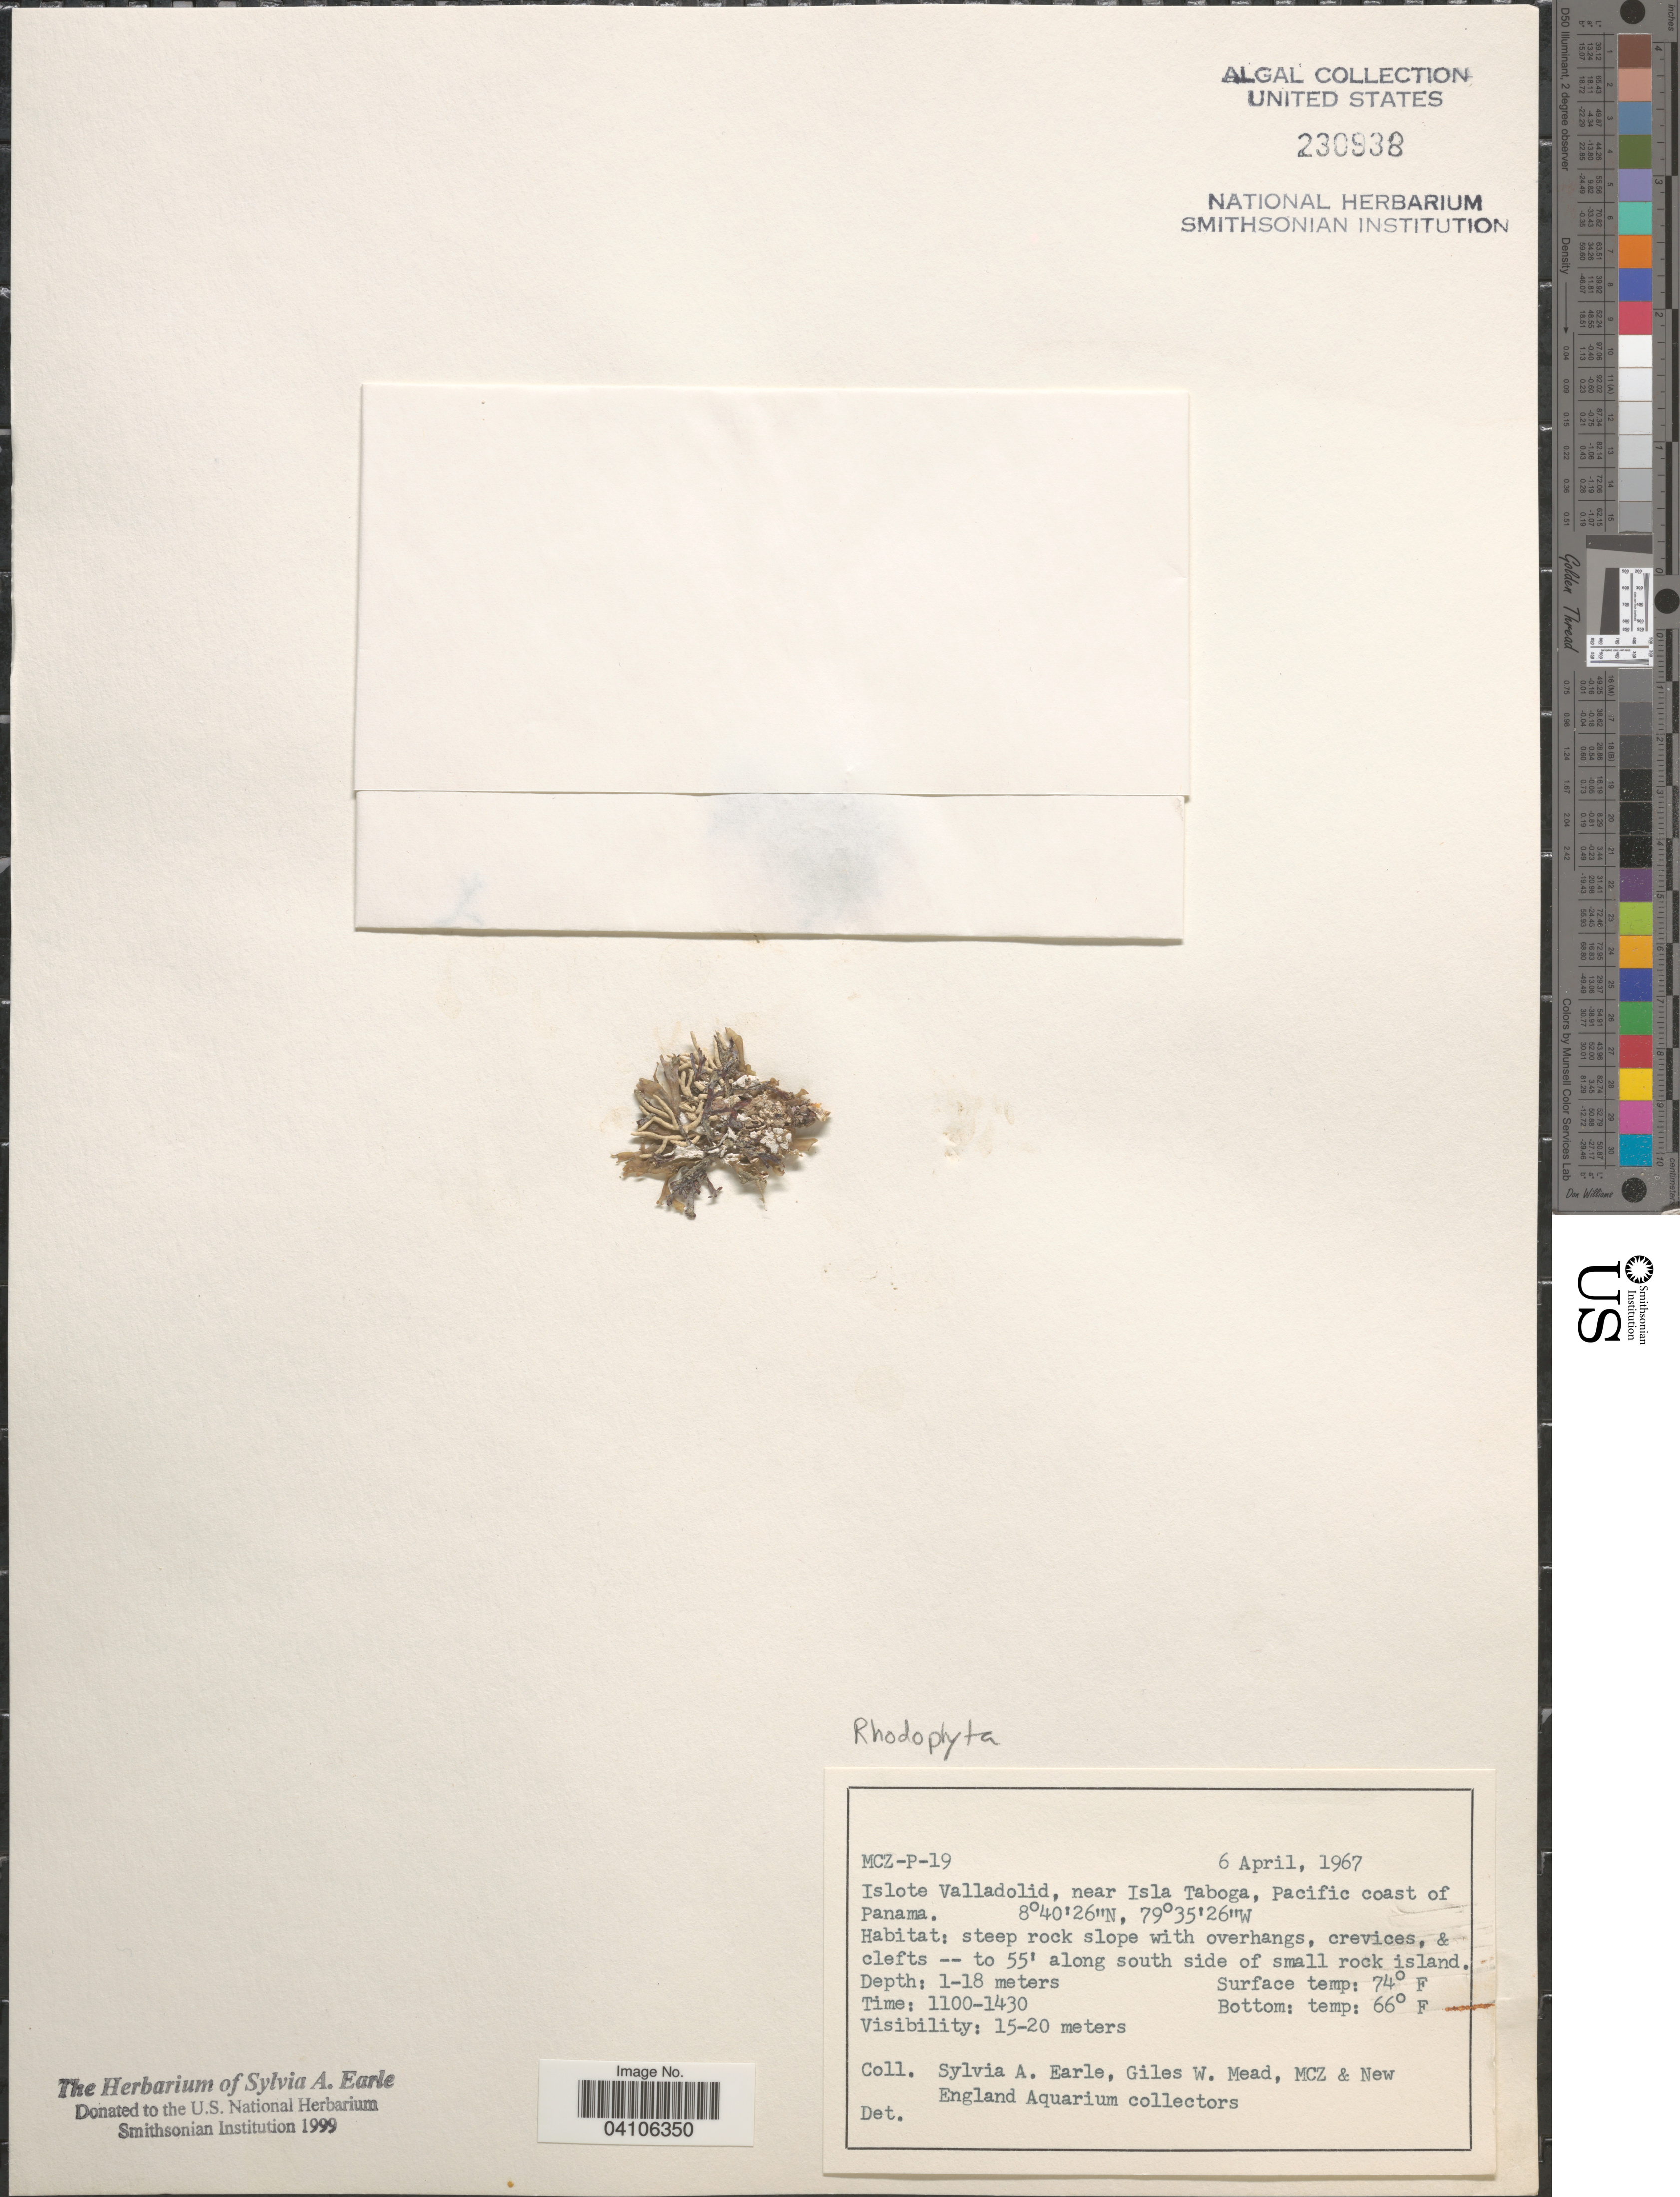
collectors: S. A. Earle, G. W. Mead & MCZ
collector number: MCZ-P-19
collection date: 1967-04-06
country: Panama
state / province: Panamá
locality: Islote Valladolid, near Isla Taboga, Pacific coast of Panama. Steep rock slope with overhangs, crevices, & clefts -- to 55' along south side of small rock island.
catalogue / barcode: US 230938